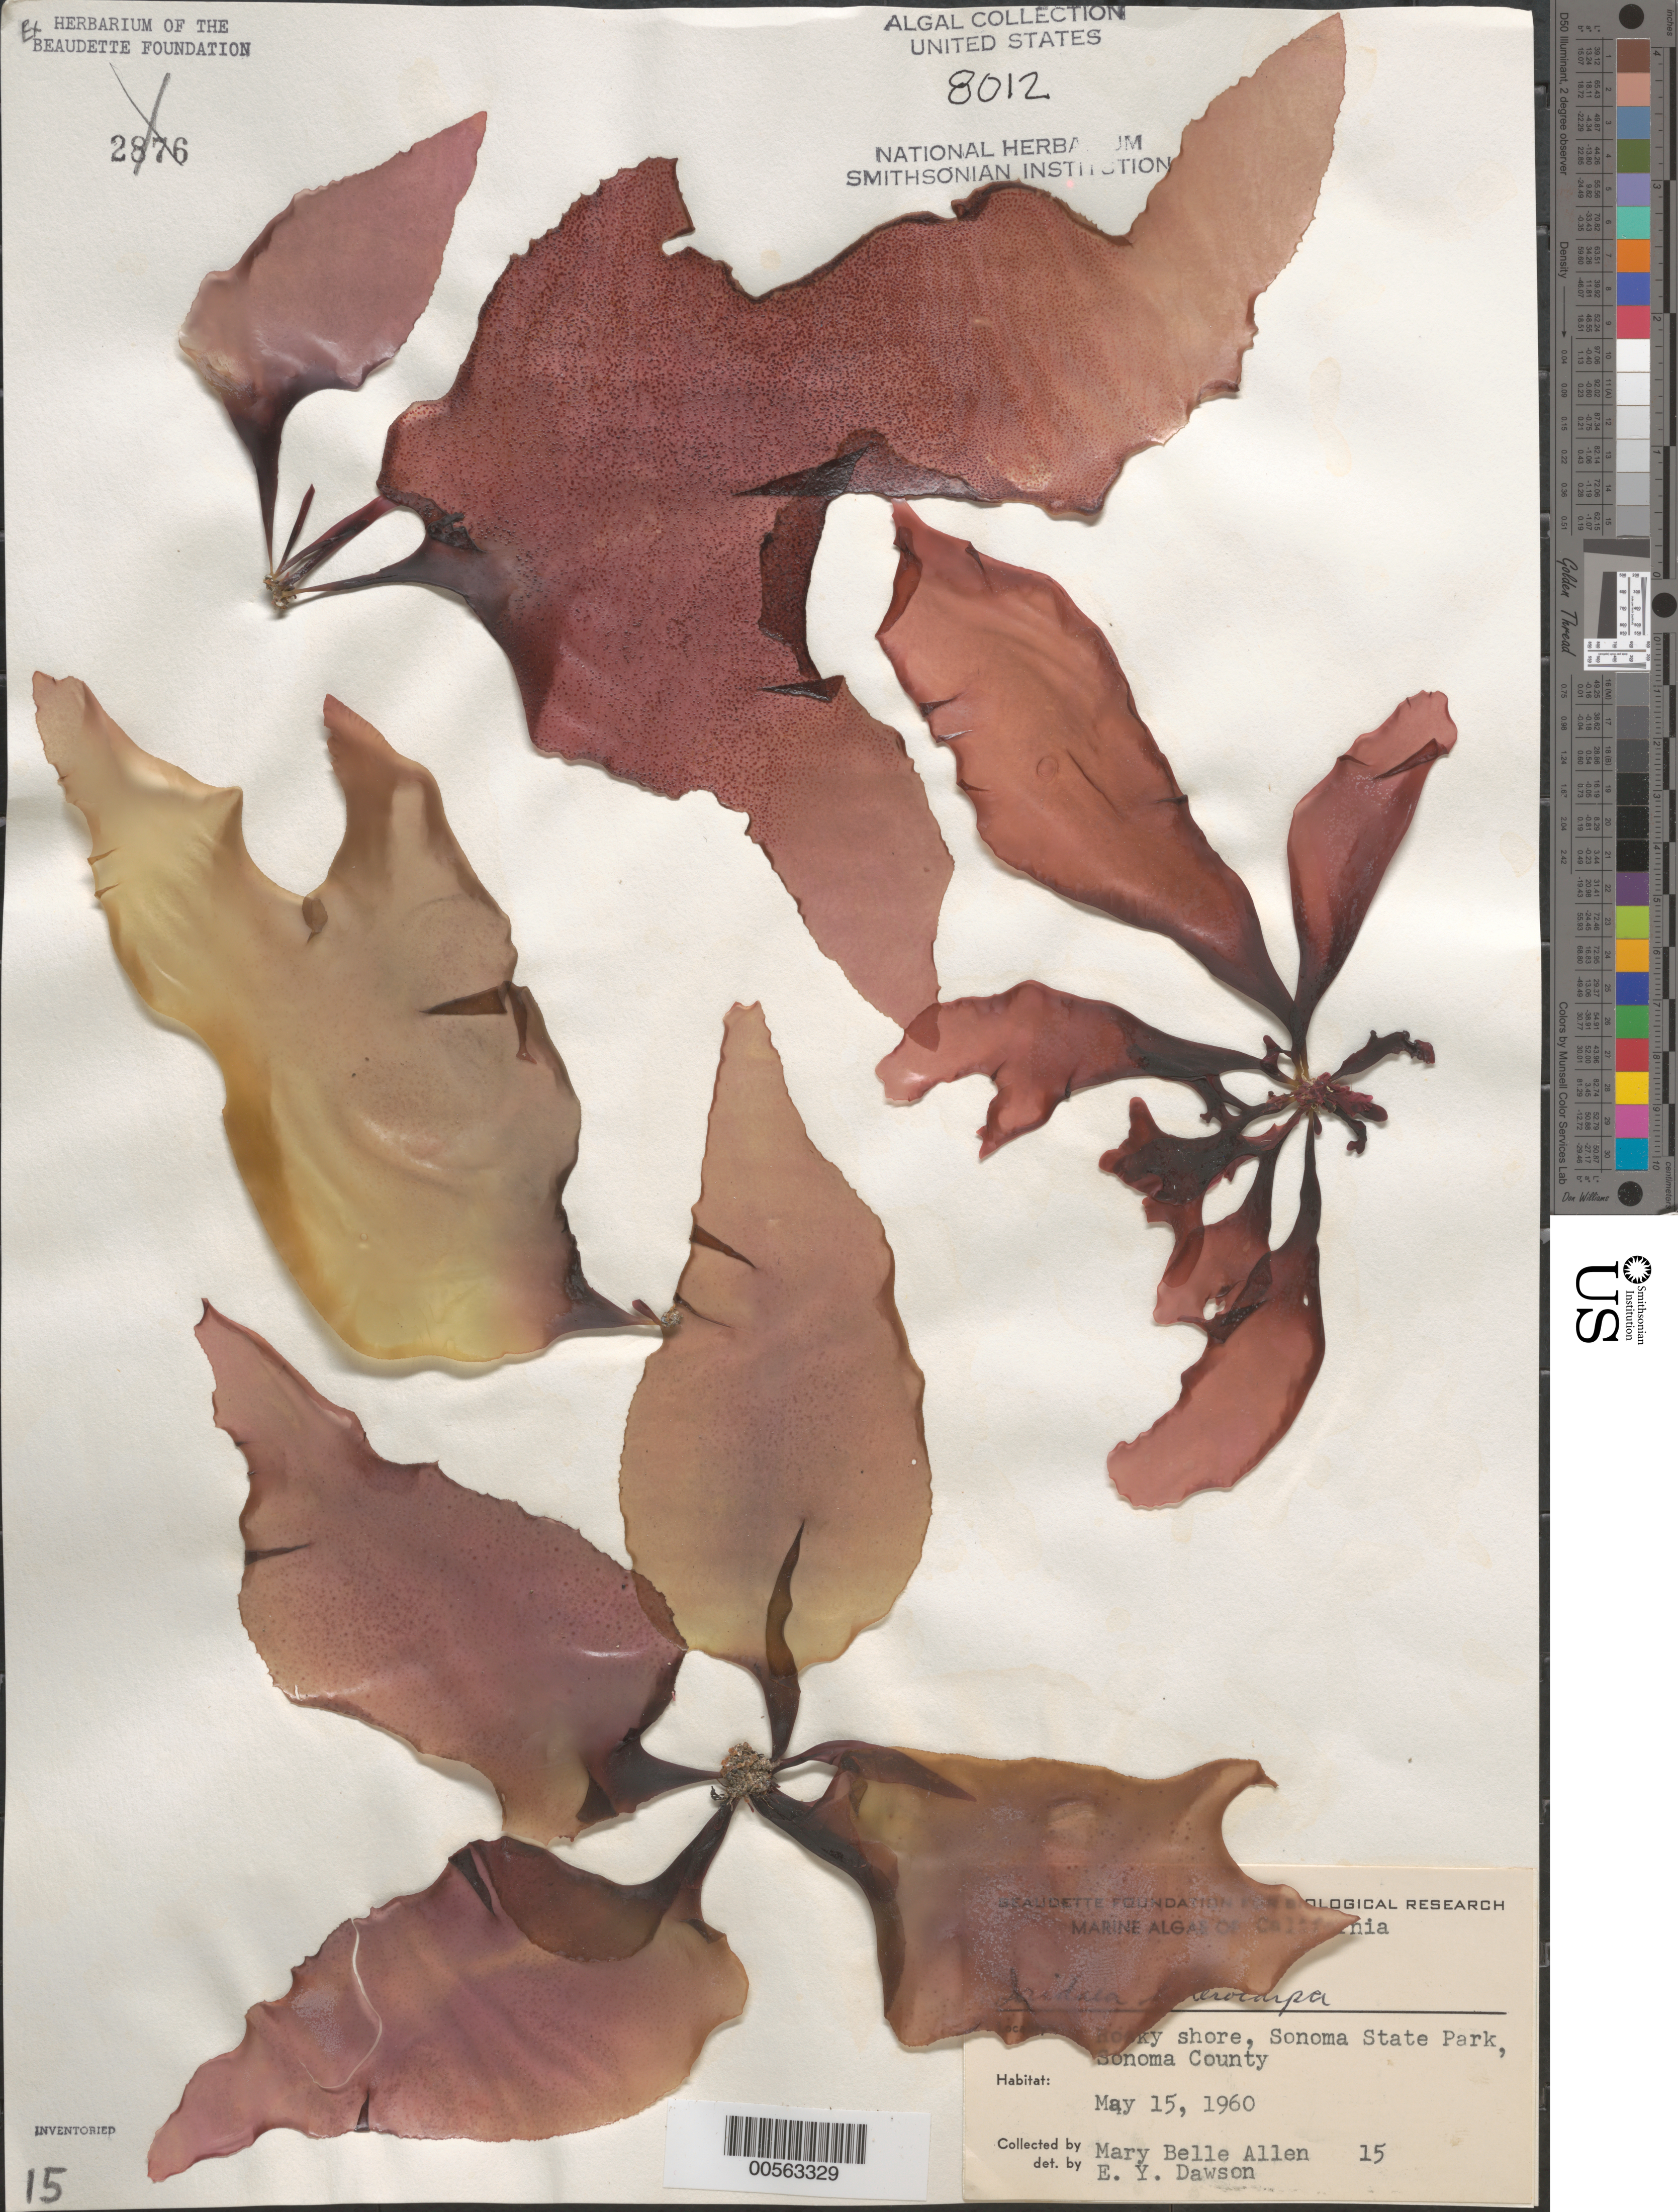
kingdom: Plantae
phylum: Rhodophyta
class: Florideophyceae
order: Gigartinales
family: Gigartinaceae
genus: Chondrus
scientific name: Chondrus crispus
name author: Stackh.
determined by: Algae name updating Project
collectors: M. B. Allen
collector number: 15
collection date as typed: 15 May 1960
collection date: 1960-05-15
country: United States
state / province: California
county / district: Sonoma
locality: Sonoma State Park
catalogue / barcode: US 8012